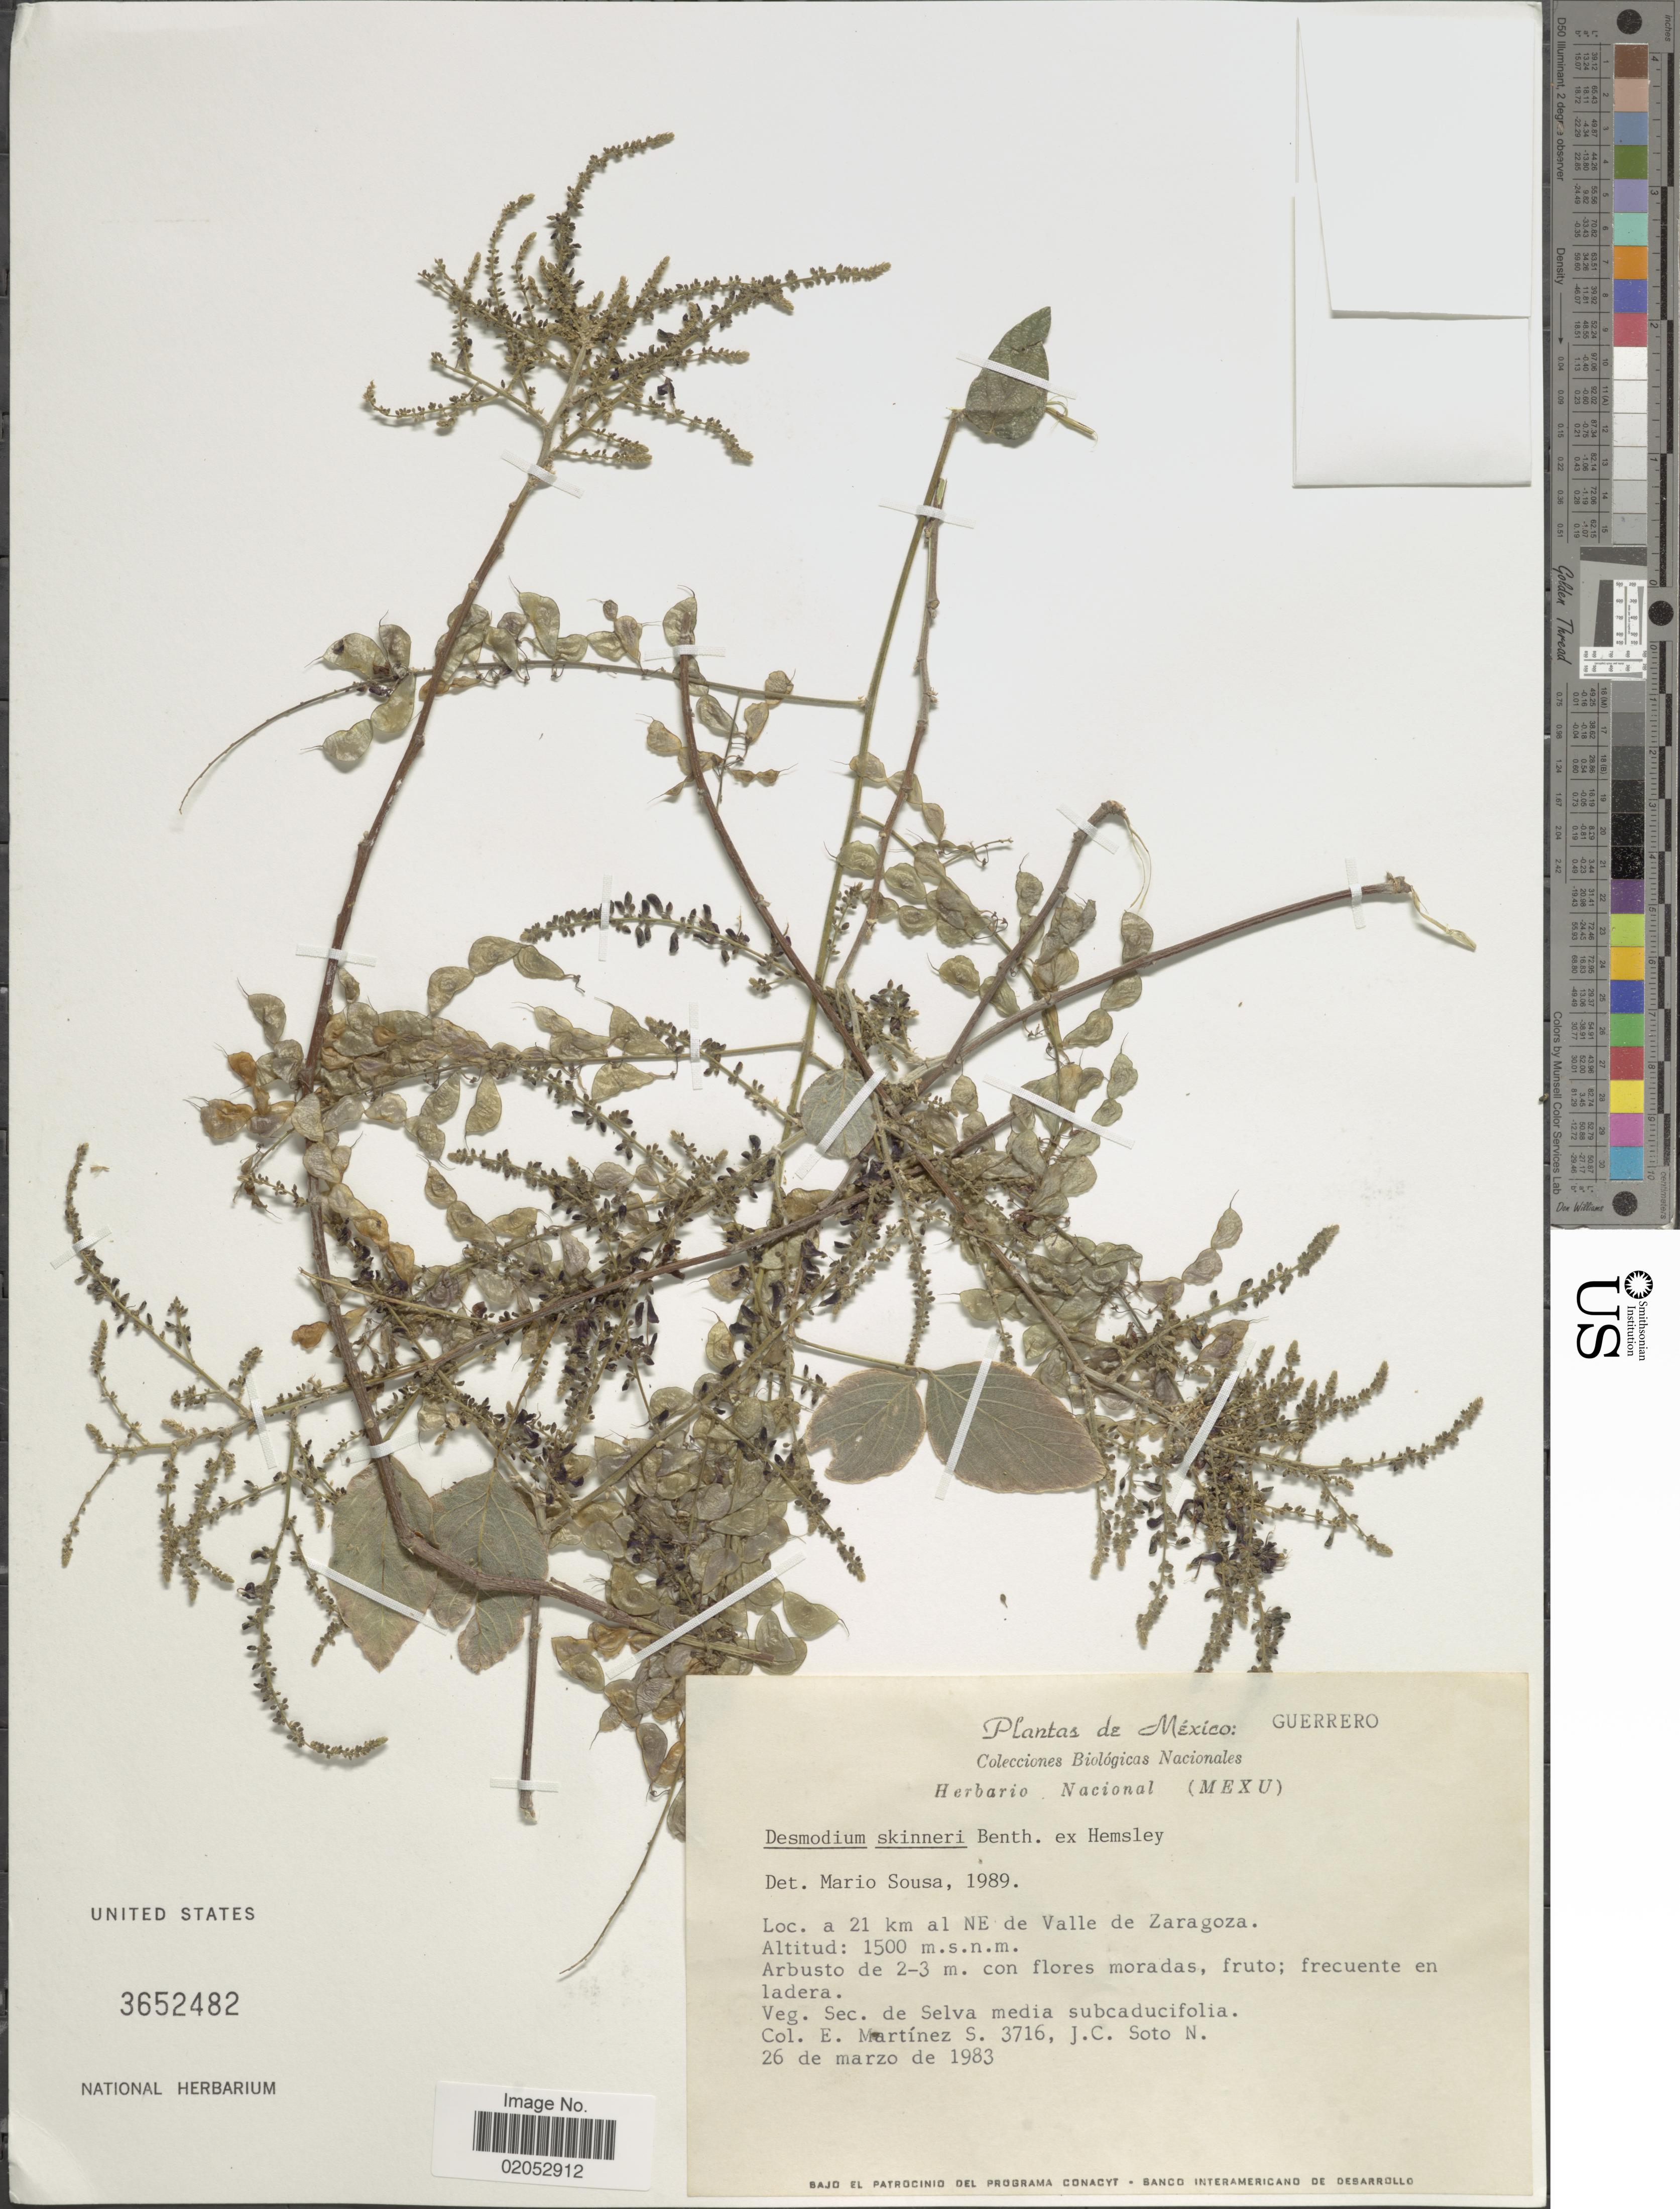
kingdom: Plantae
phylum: Tracheophyta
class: Magnoliopsida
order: Fabales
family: Fabaceae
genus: Desmodium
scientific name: Desmodium skinneri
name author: Benth. ex Hemsl.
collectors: E. M. Martínez S. & J. C. Soto Núñez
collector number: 3716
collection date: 1983-03-26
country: Mexico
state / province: Guerrero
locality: A 21 km al Ne de Valle de Zaragoza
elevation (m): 1500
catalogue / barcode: US 3652482